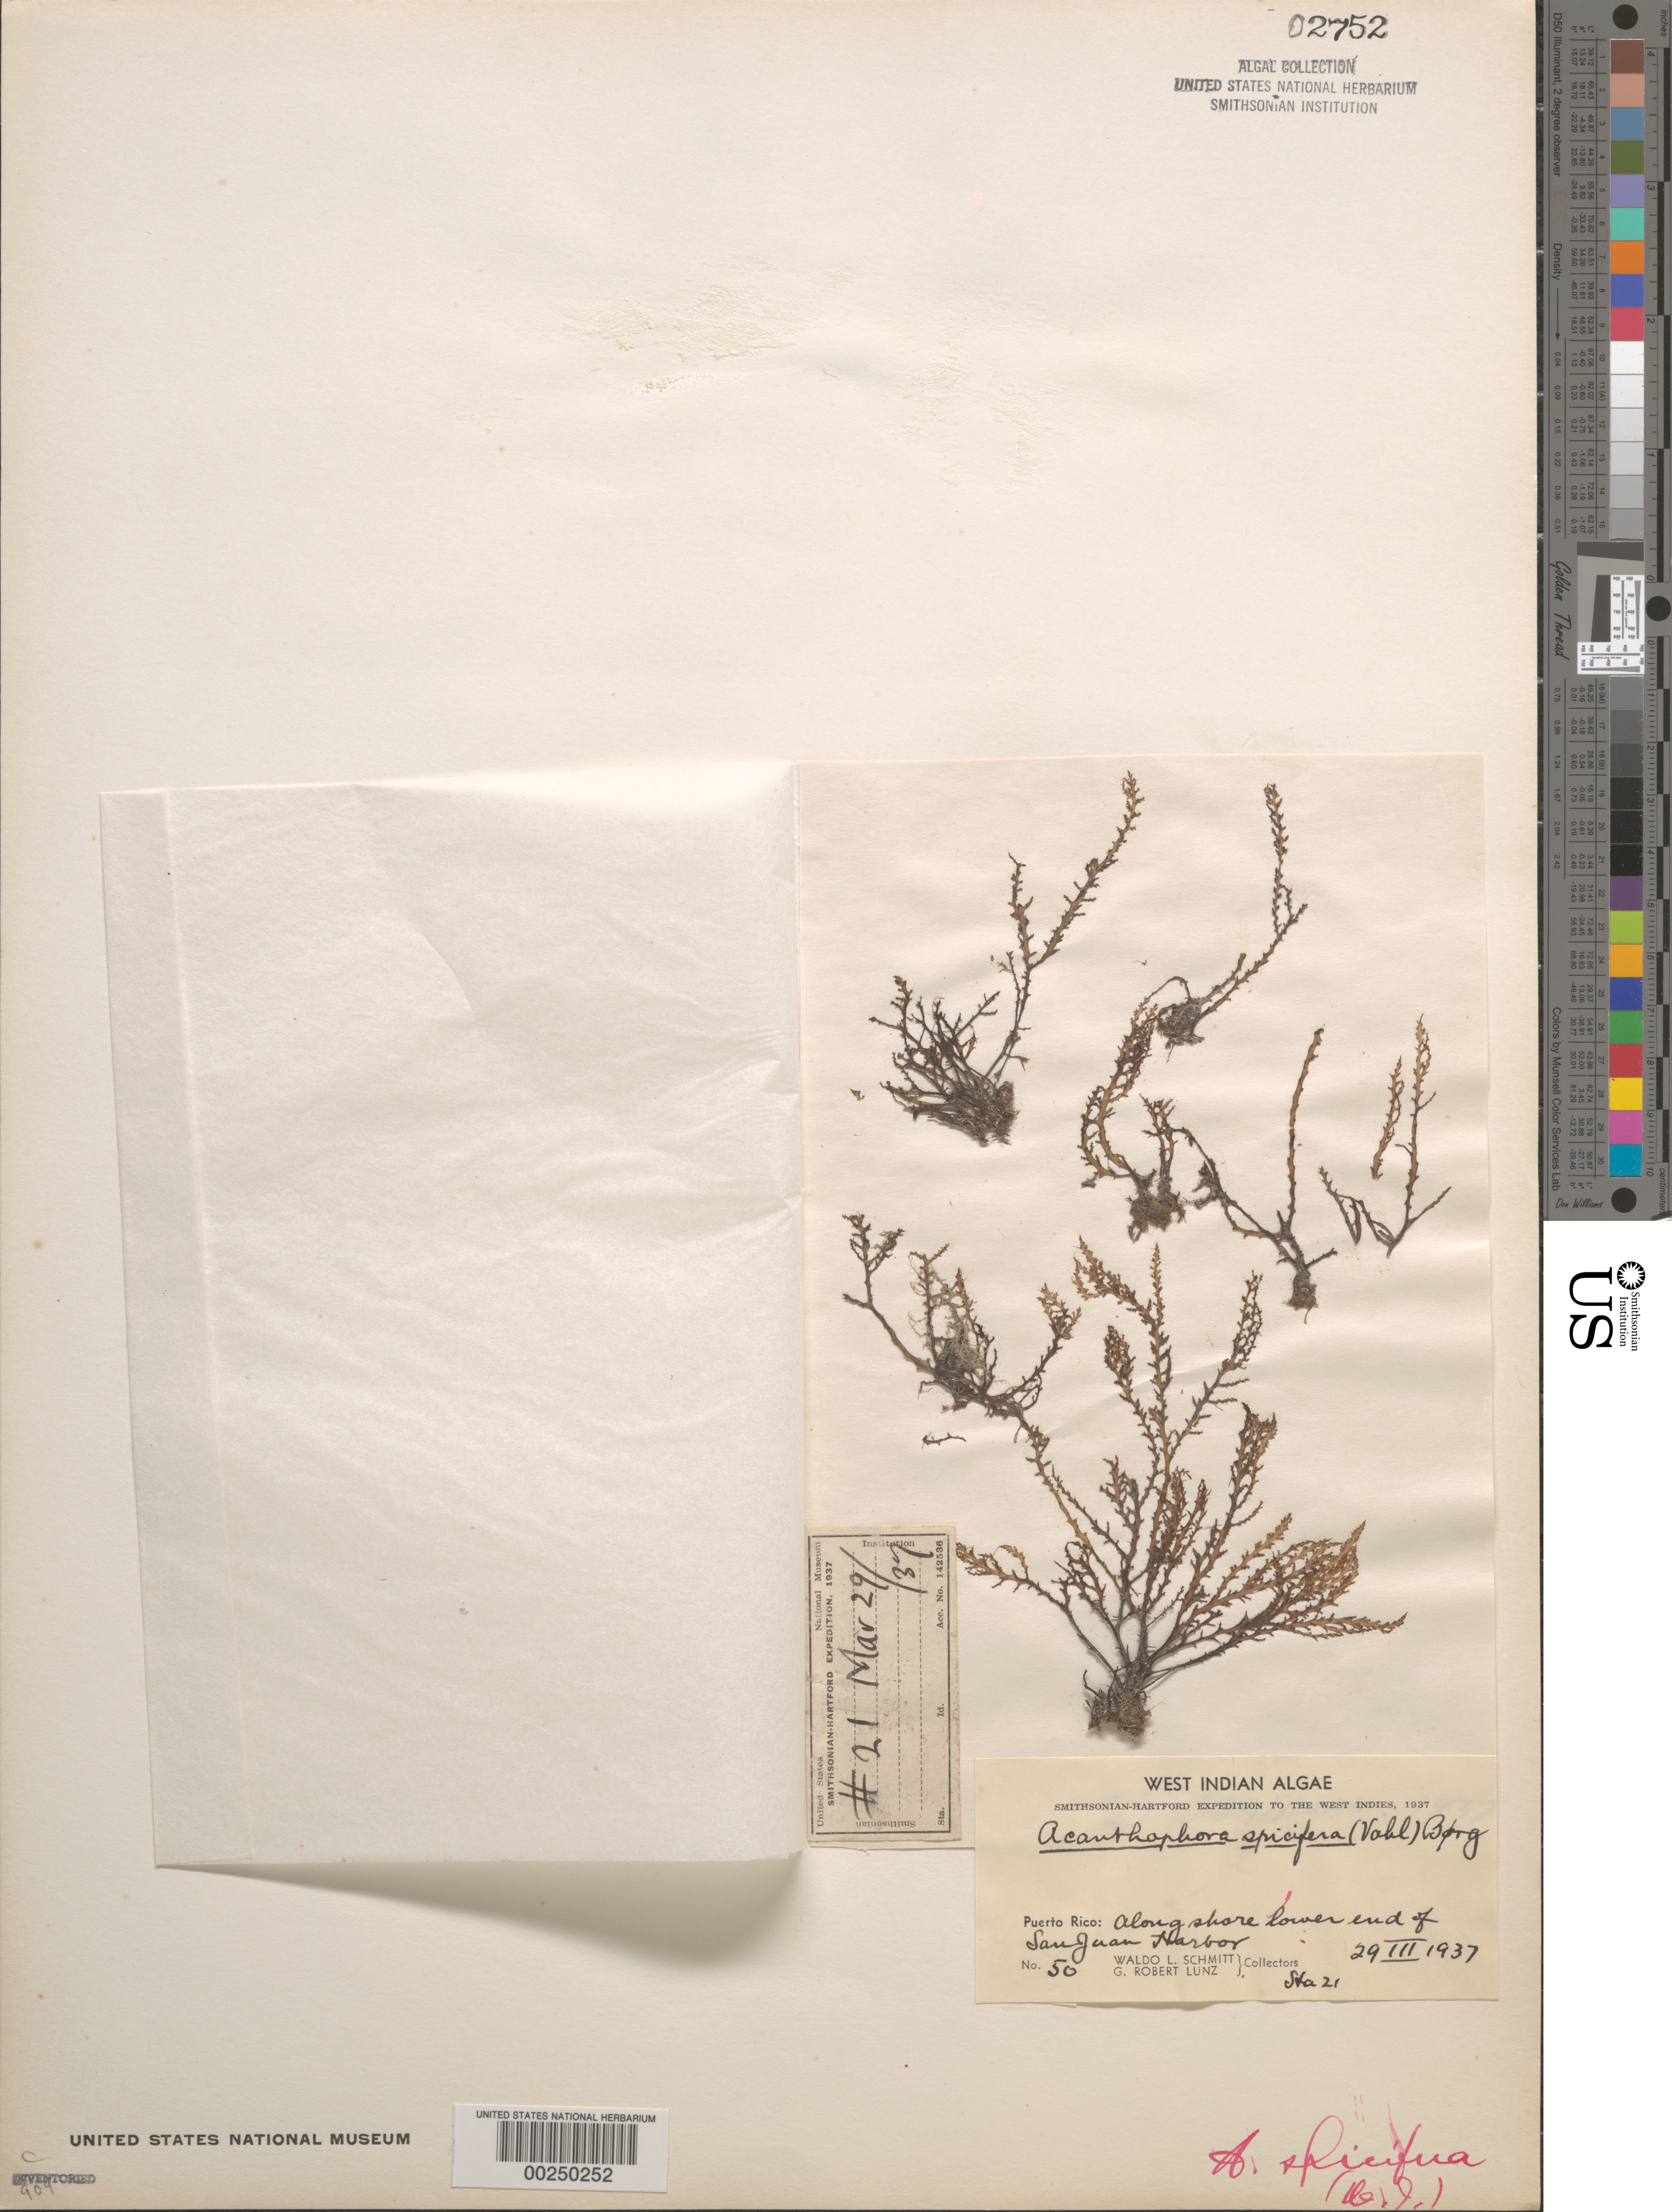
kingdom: Plantae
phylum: Rhodophyta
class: Florideophyceae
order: Ceramiales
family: Rhodomelaceae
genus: Acanthophora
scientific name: Acanthophora spicifera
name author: (Vahl) Børgesen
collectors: W. L. Schmitt & G. Lunz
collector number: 50 & Station 21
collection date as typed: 29 Mar 1937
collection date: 1937-03-29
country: Puerto Rico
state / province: San Juan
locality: San juan harbor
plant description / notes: Smithsonian-Hartford Expedition to the West Indies, 1937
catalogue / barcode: US 2752